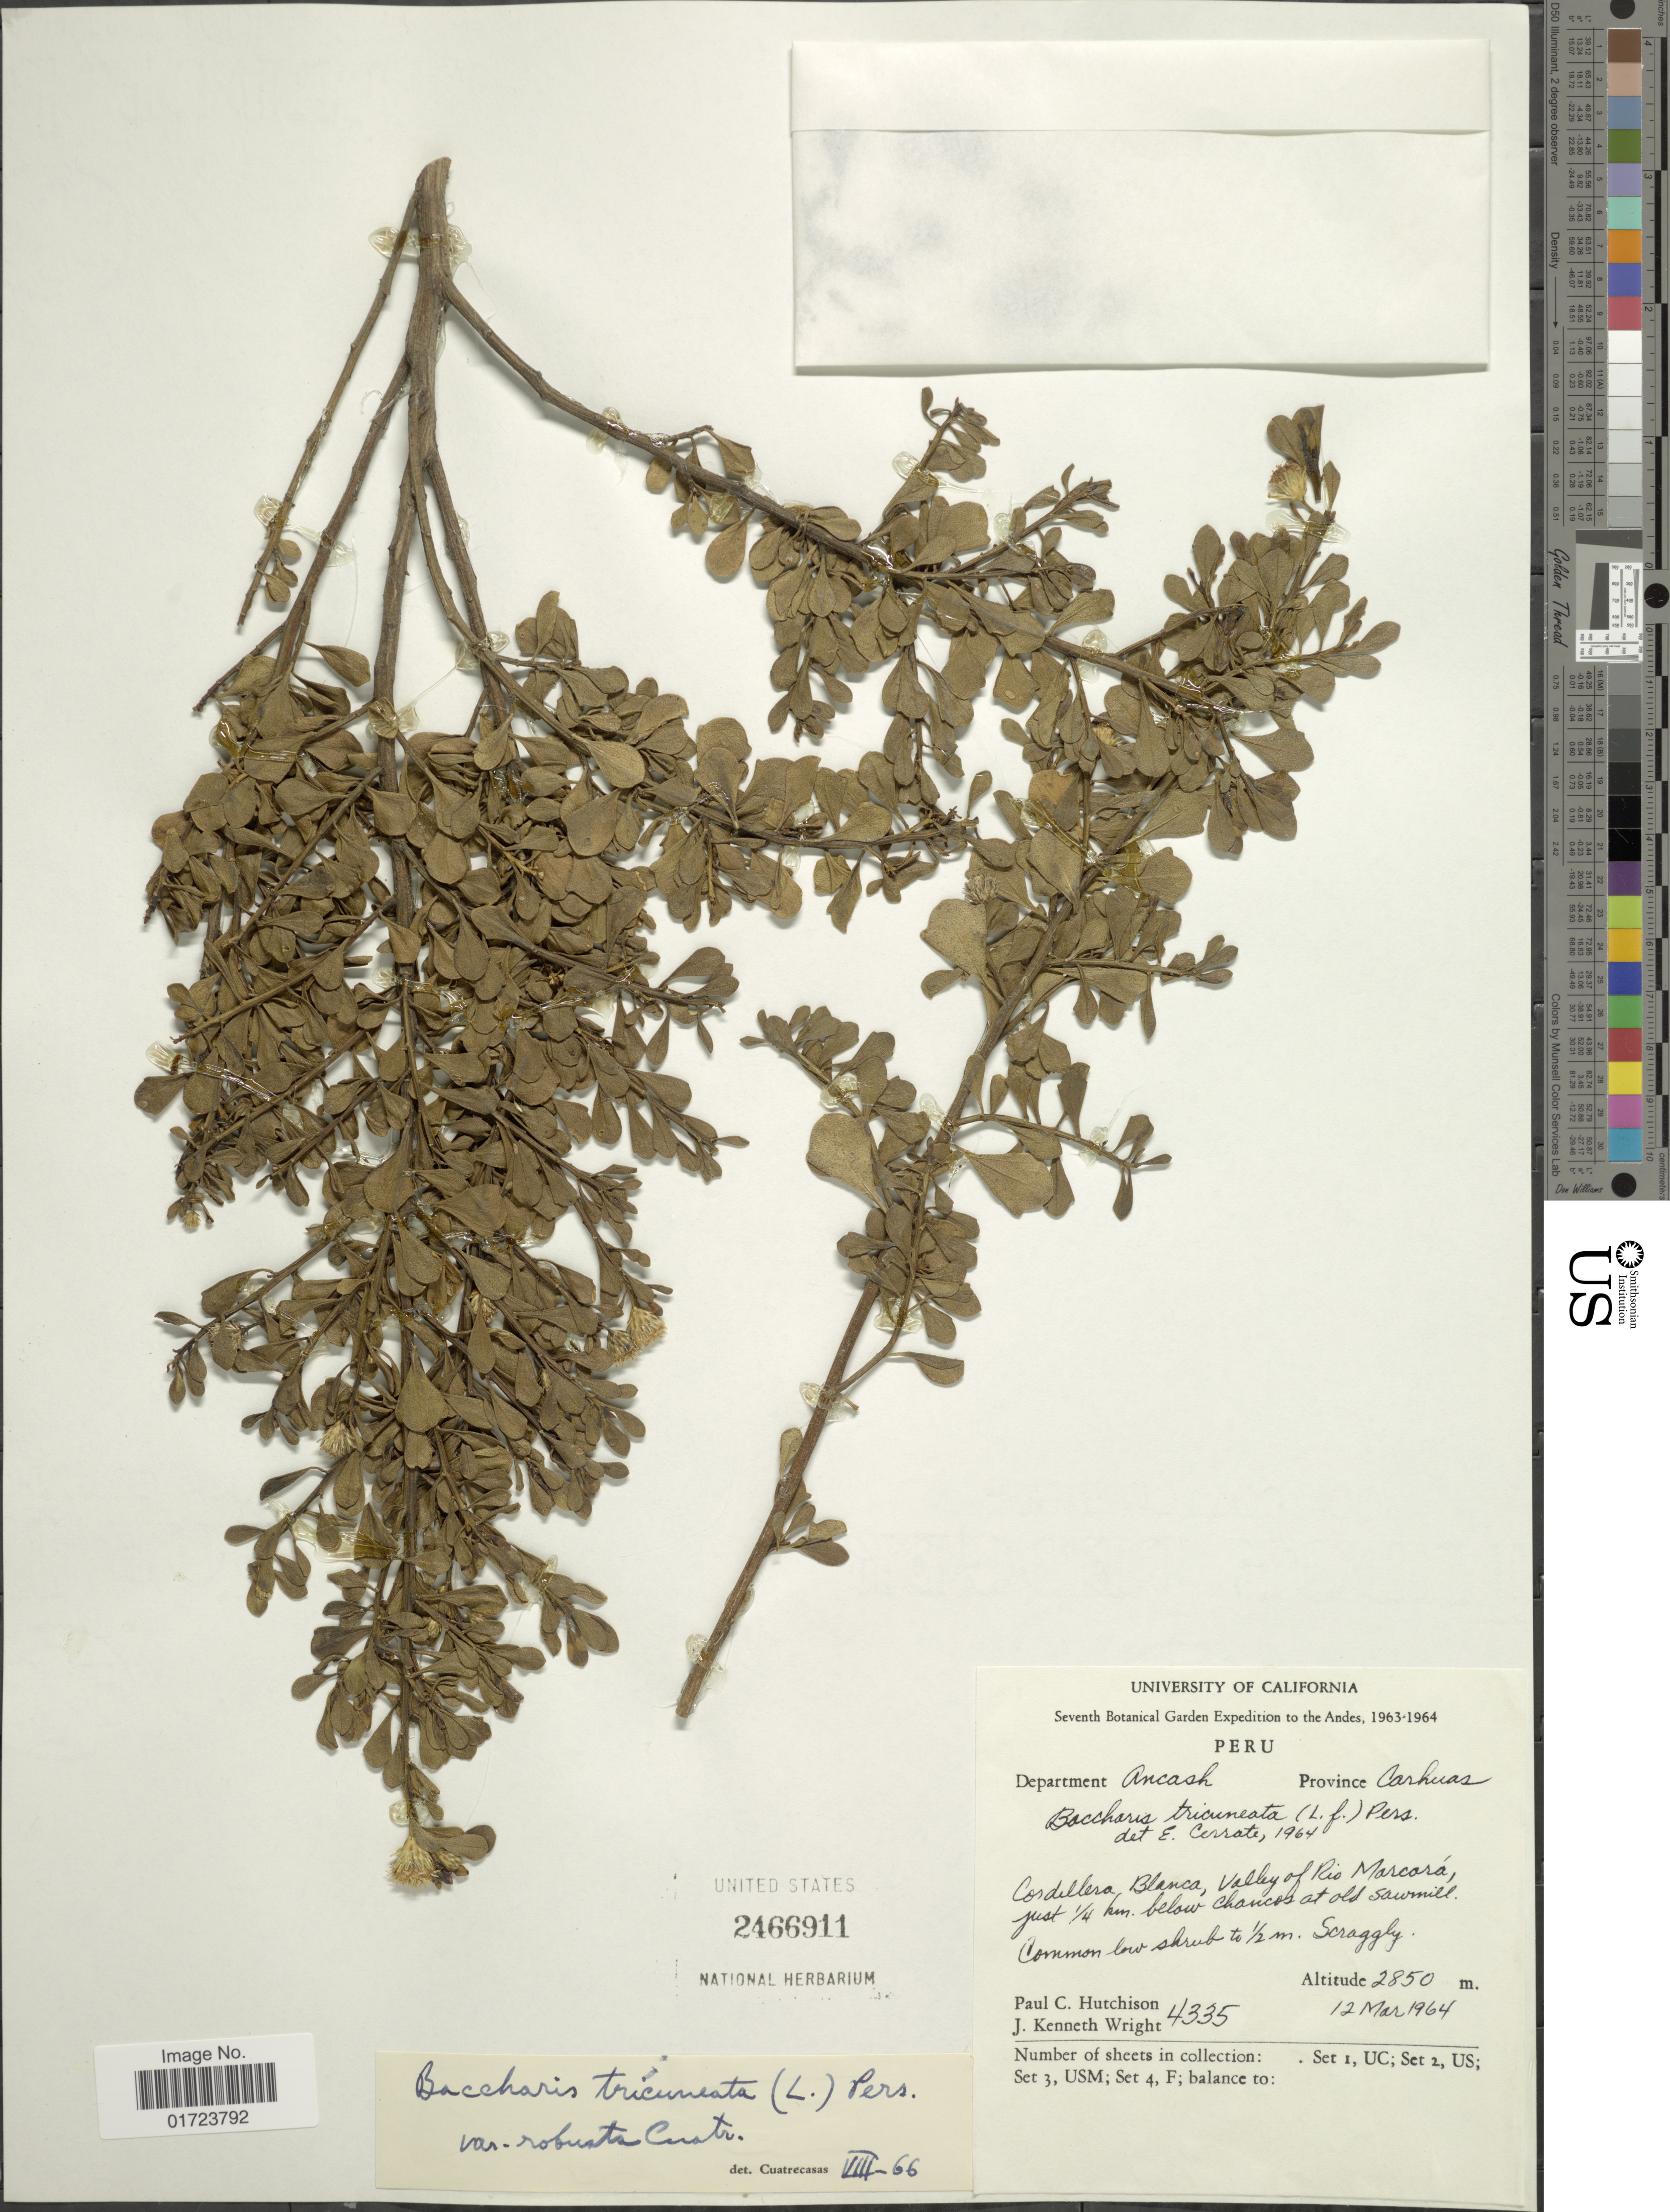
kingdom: Plantae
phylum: Tracheophyta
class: Magnoliopsida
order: Asterales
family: Asteraceae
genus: Baccharis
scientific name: Baccharis tricuneata var. robusta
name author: Cuatrec.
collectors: P. C. Hutchison & J. K. Wright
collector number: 4335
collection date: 1964-03-12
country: Peru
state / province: Ancash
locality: Cordillera Blanca, Valley of Río Marcará, just ¼ km. below chancos at old sawmill, Province Carhuas, Department Ancash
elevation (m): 2850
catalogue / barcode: US 2466911